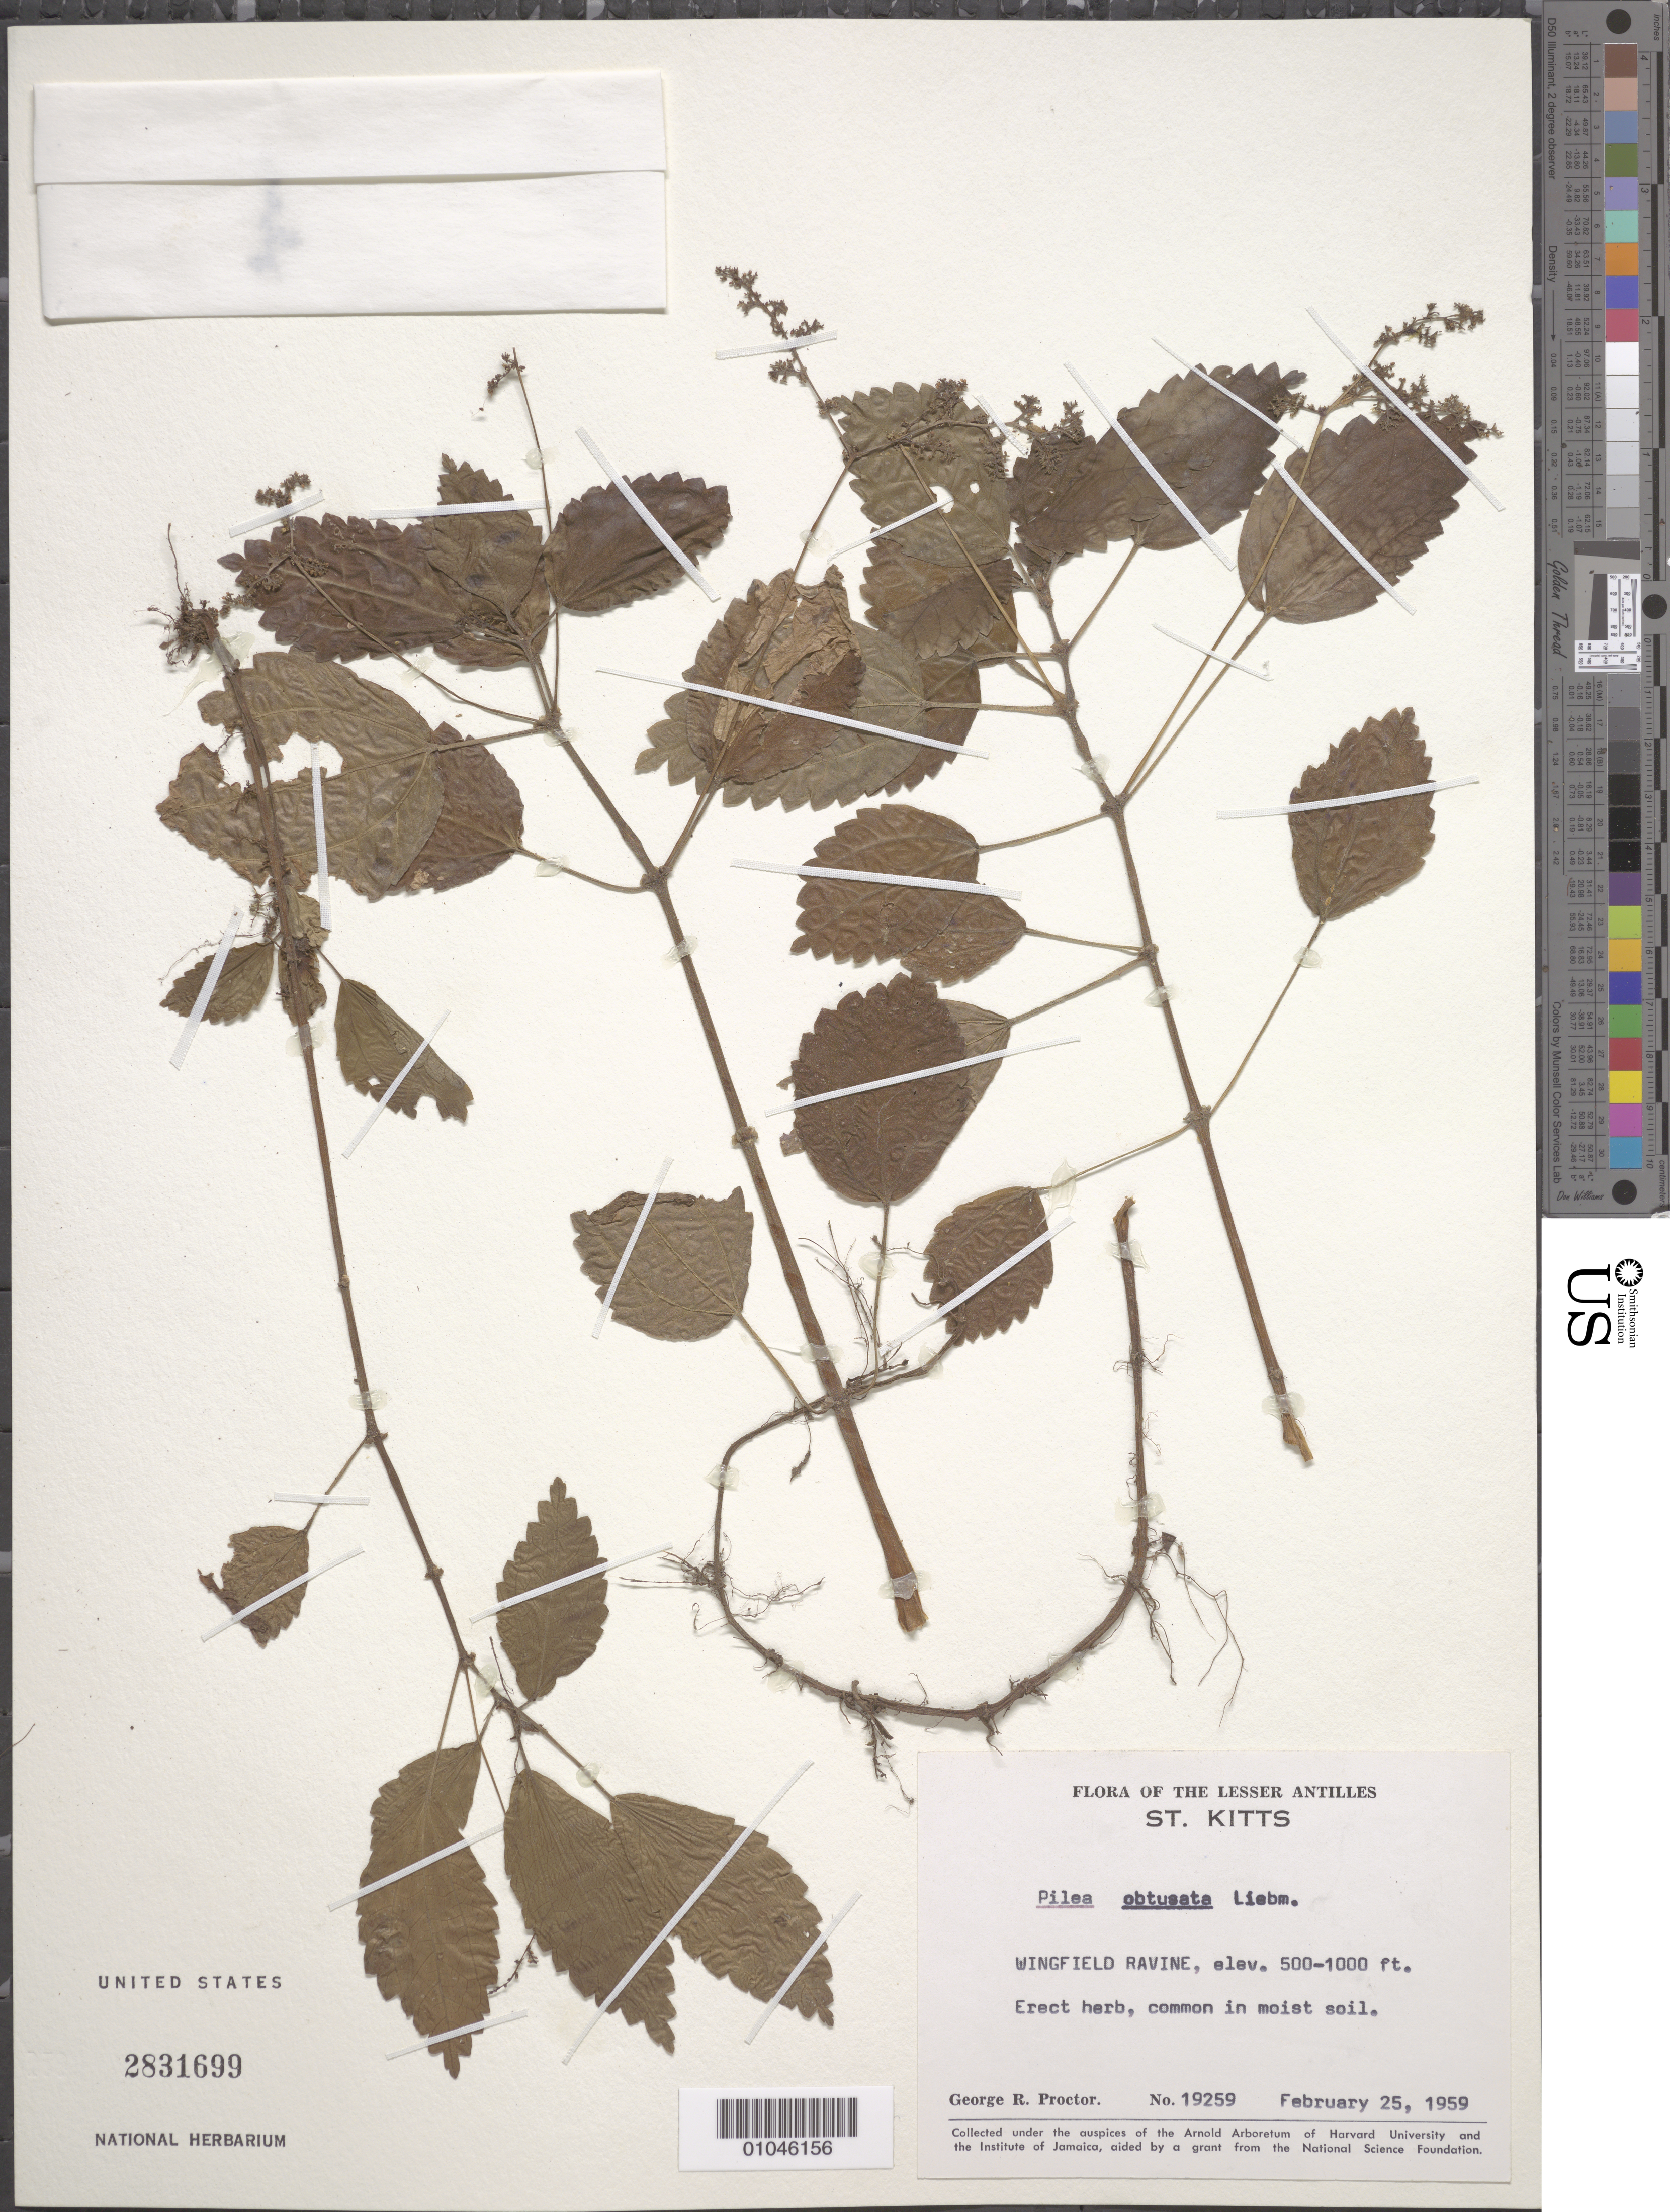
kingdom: Plantae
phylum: Tracheophyta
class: Magnoliopsida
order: Rosales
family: Urticaceae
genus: Pilea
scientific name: Pilea obtusata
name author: Liebm.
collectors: G. R. Proctor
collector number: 19259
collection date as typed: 25 Feb 1959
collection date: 1959-02-25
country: St. Christopher-Nevis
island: St. Christopher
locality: Wingfield Ravine. Erect herb, common in moist soil.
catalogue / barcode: US 2831699